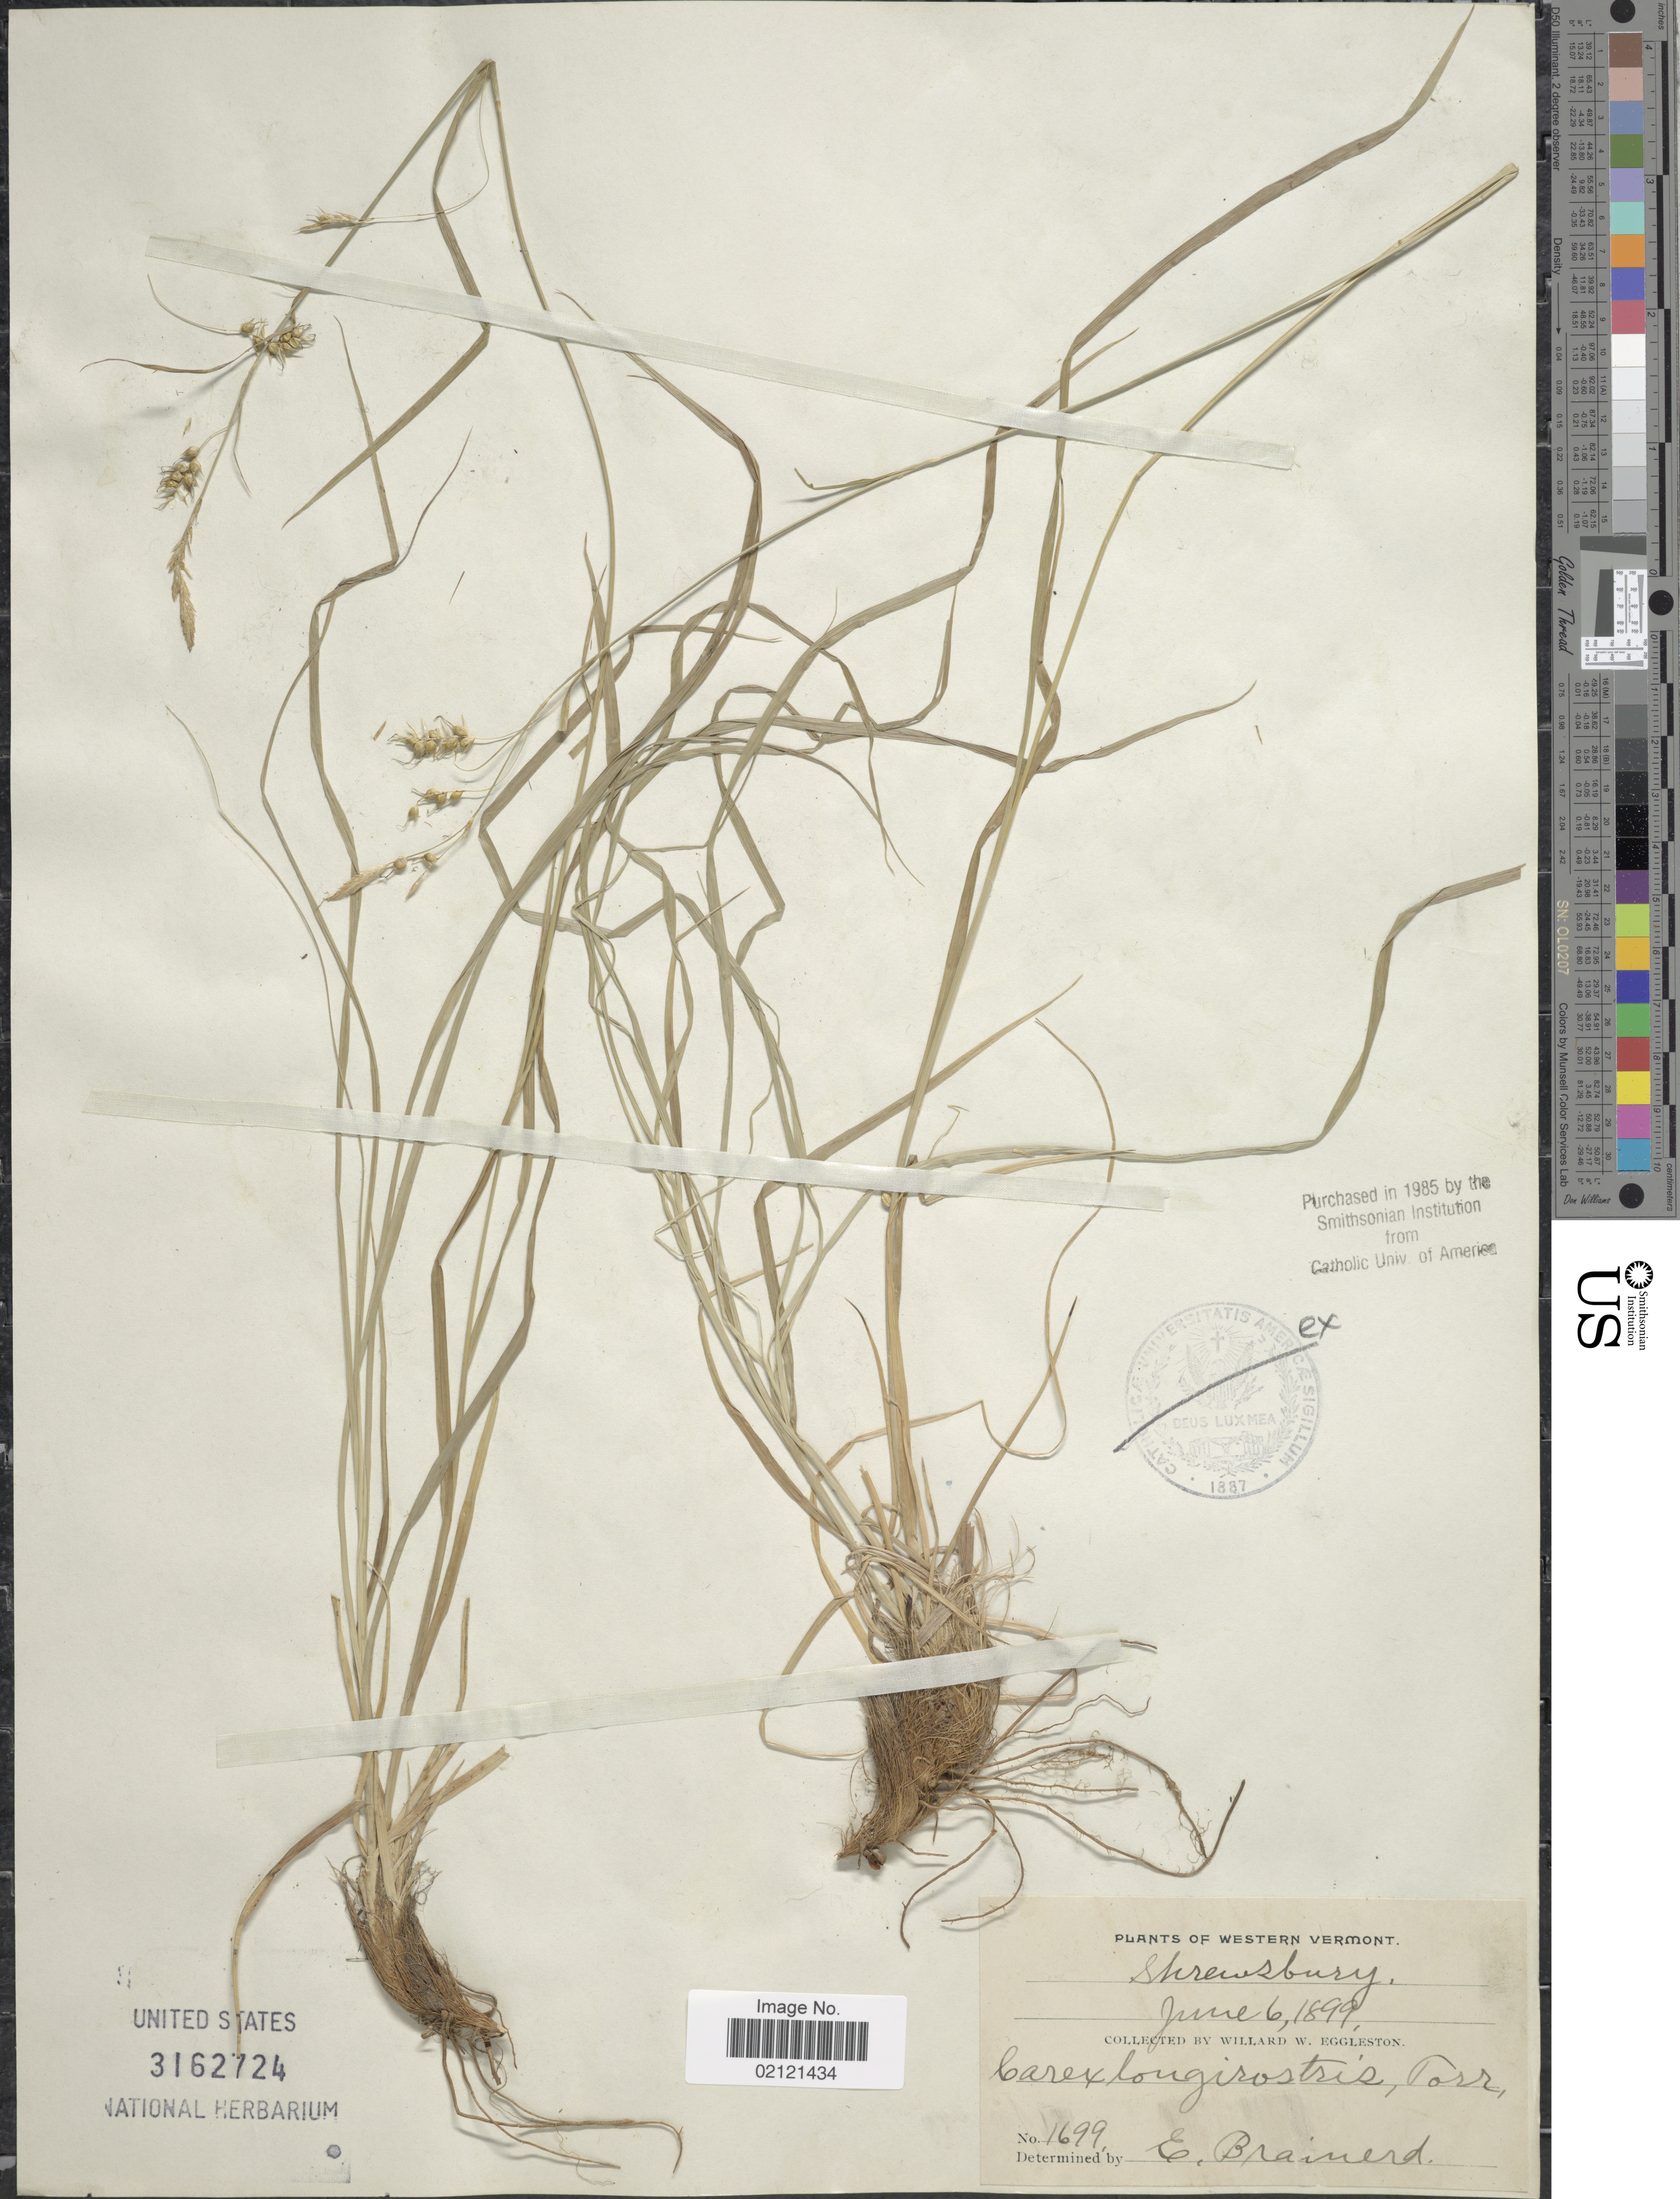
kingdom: Plantae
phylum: Tracheophyta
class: Liliopsida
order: Poales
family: Cyperaceae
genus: Carex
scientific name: Carex sprengelii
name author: Dewey ex Spreng.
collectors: W. W. Eggleston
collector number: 1699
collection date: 1899-06-06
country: United States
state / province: Vermont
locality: Western Vermont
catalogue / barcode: US 3162724